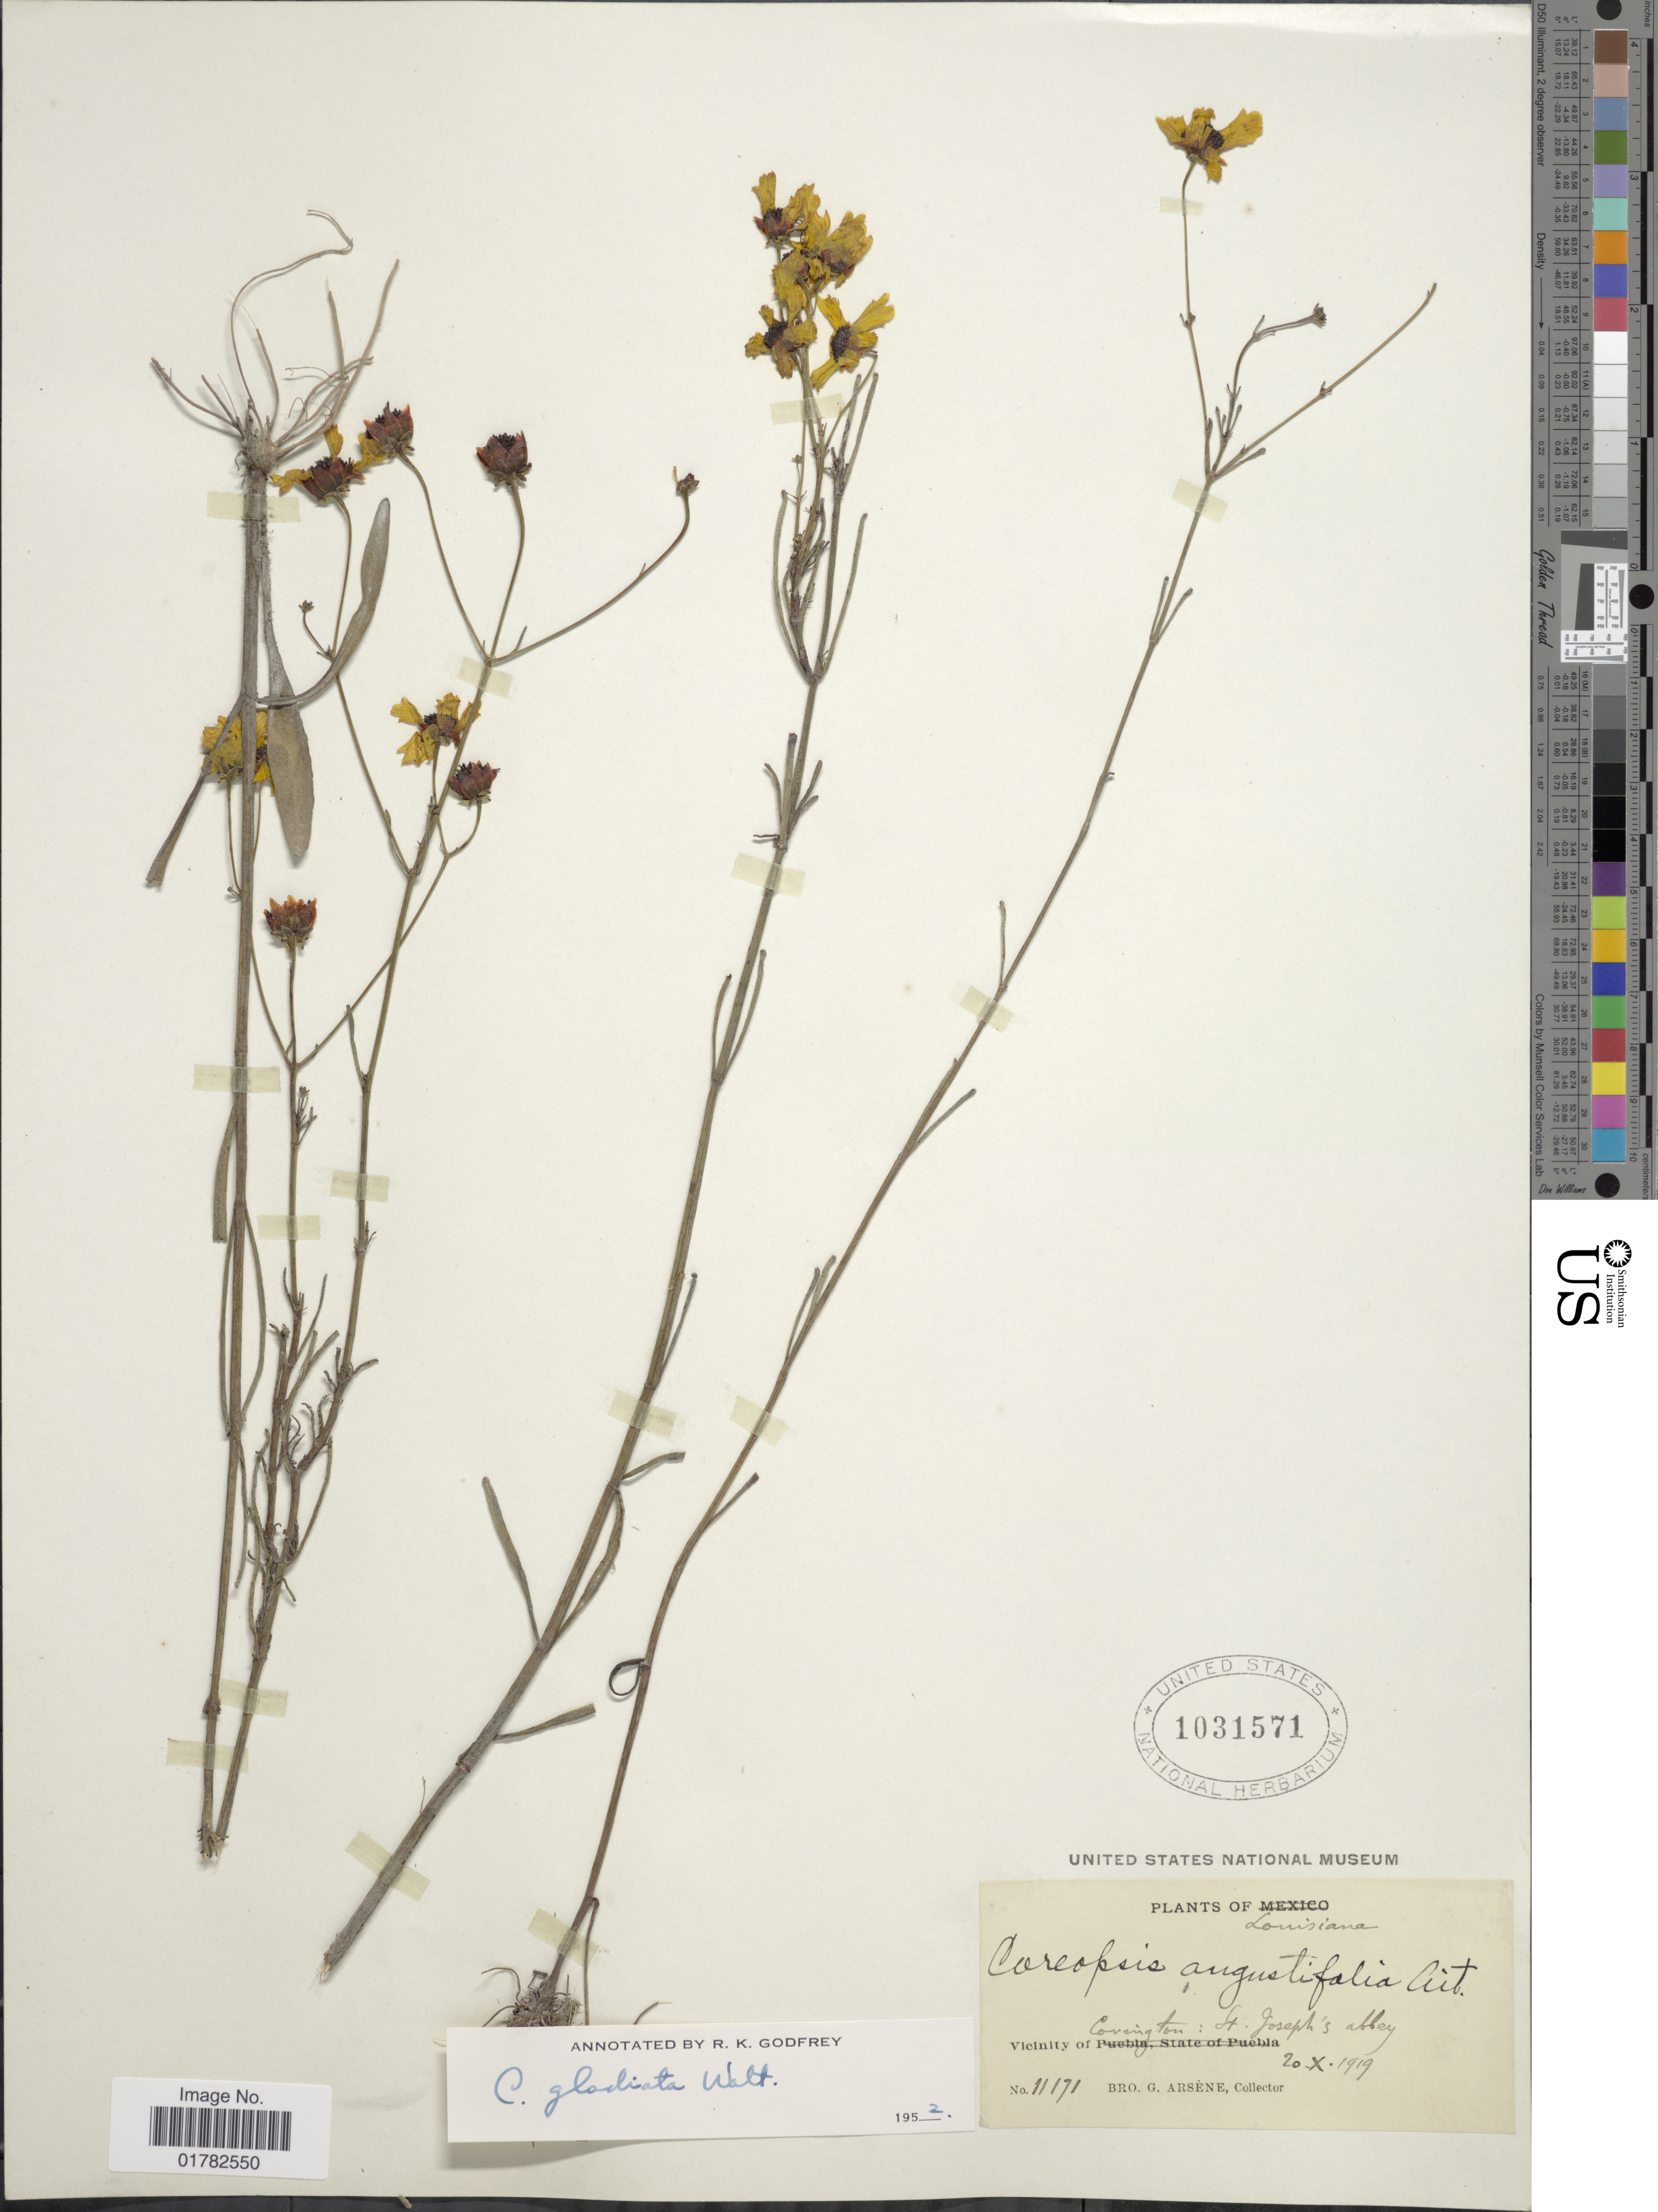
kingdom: Plantae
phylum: Tracheophyta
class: Magnoliopsida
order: Asterales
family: Asteraceae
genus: Coreopsis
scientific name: Coreopsis gladiata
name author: Walter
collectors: Bro. G. Arsène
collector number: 11171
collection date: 1919-10-20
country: United States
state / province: Louisiana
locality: Vicinity of Covington: St. Joseph's abbey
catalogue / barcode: US 1031571